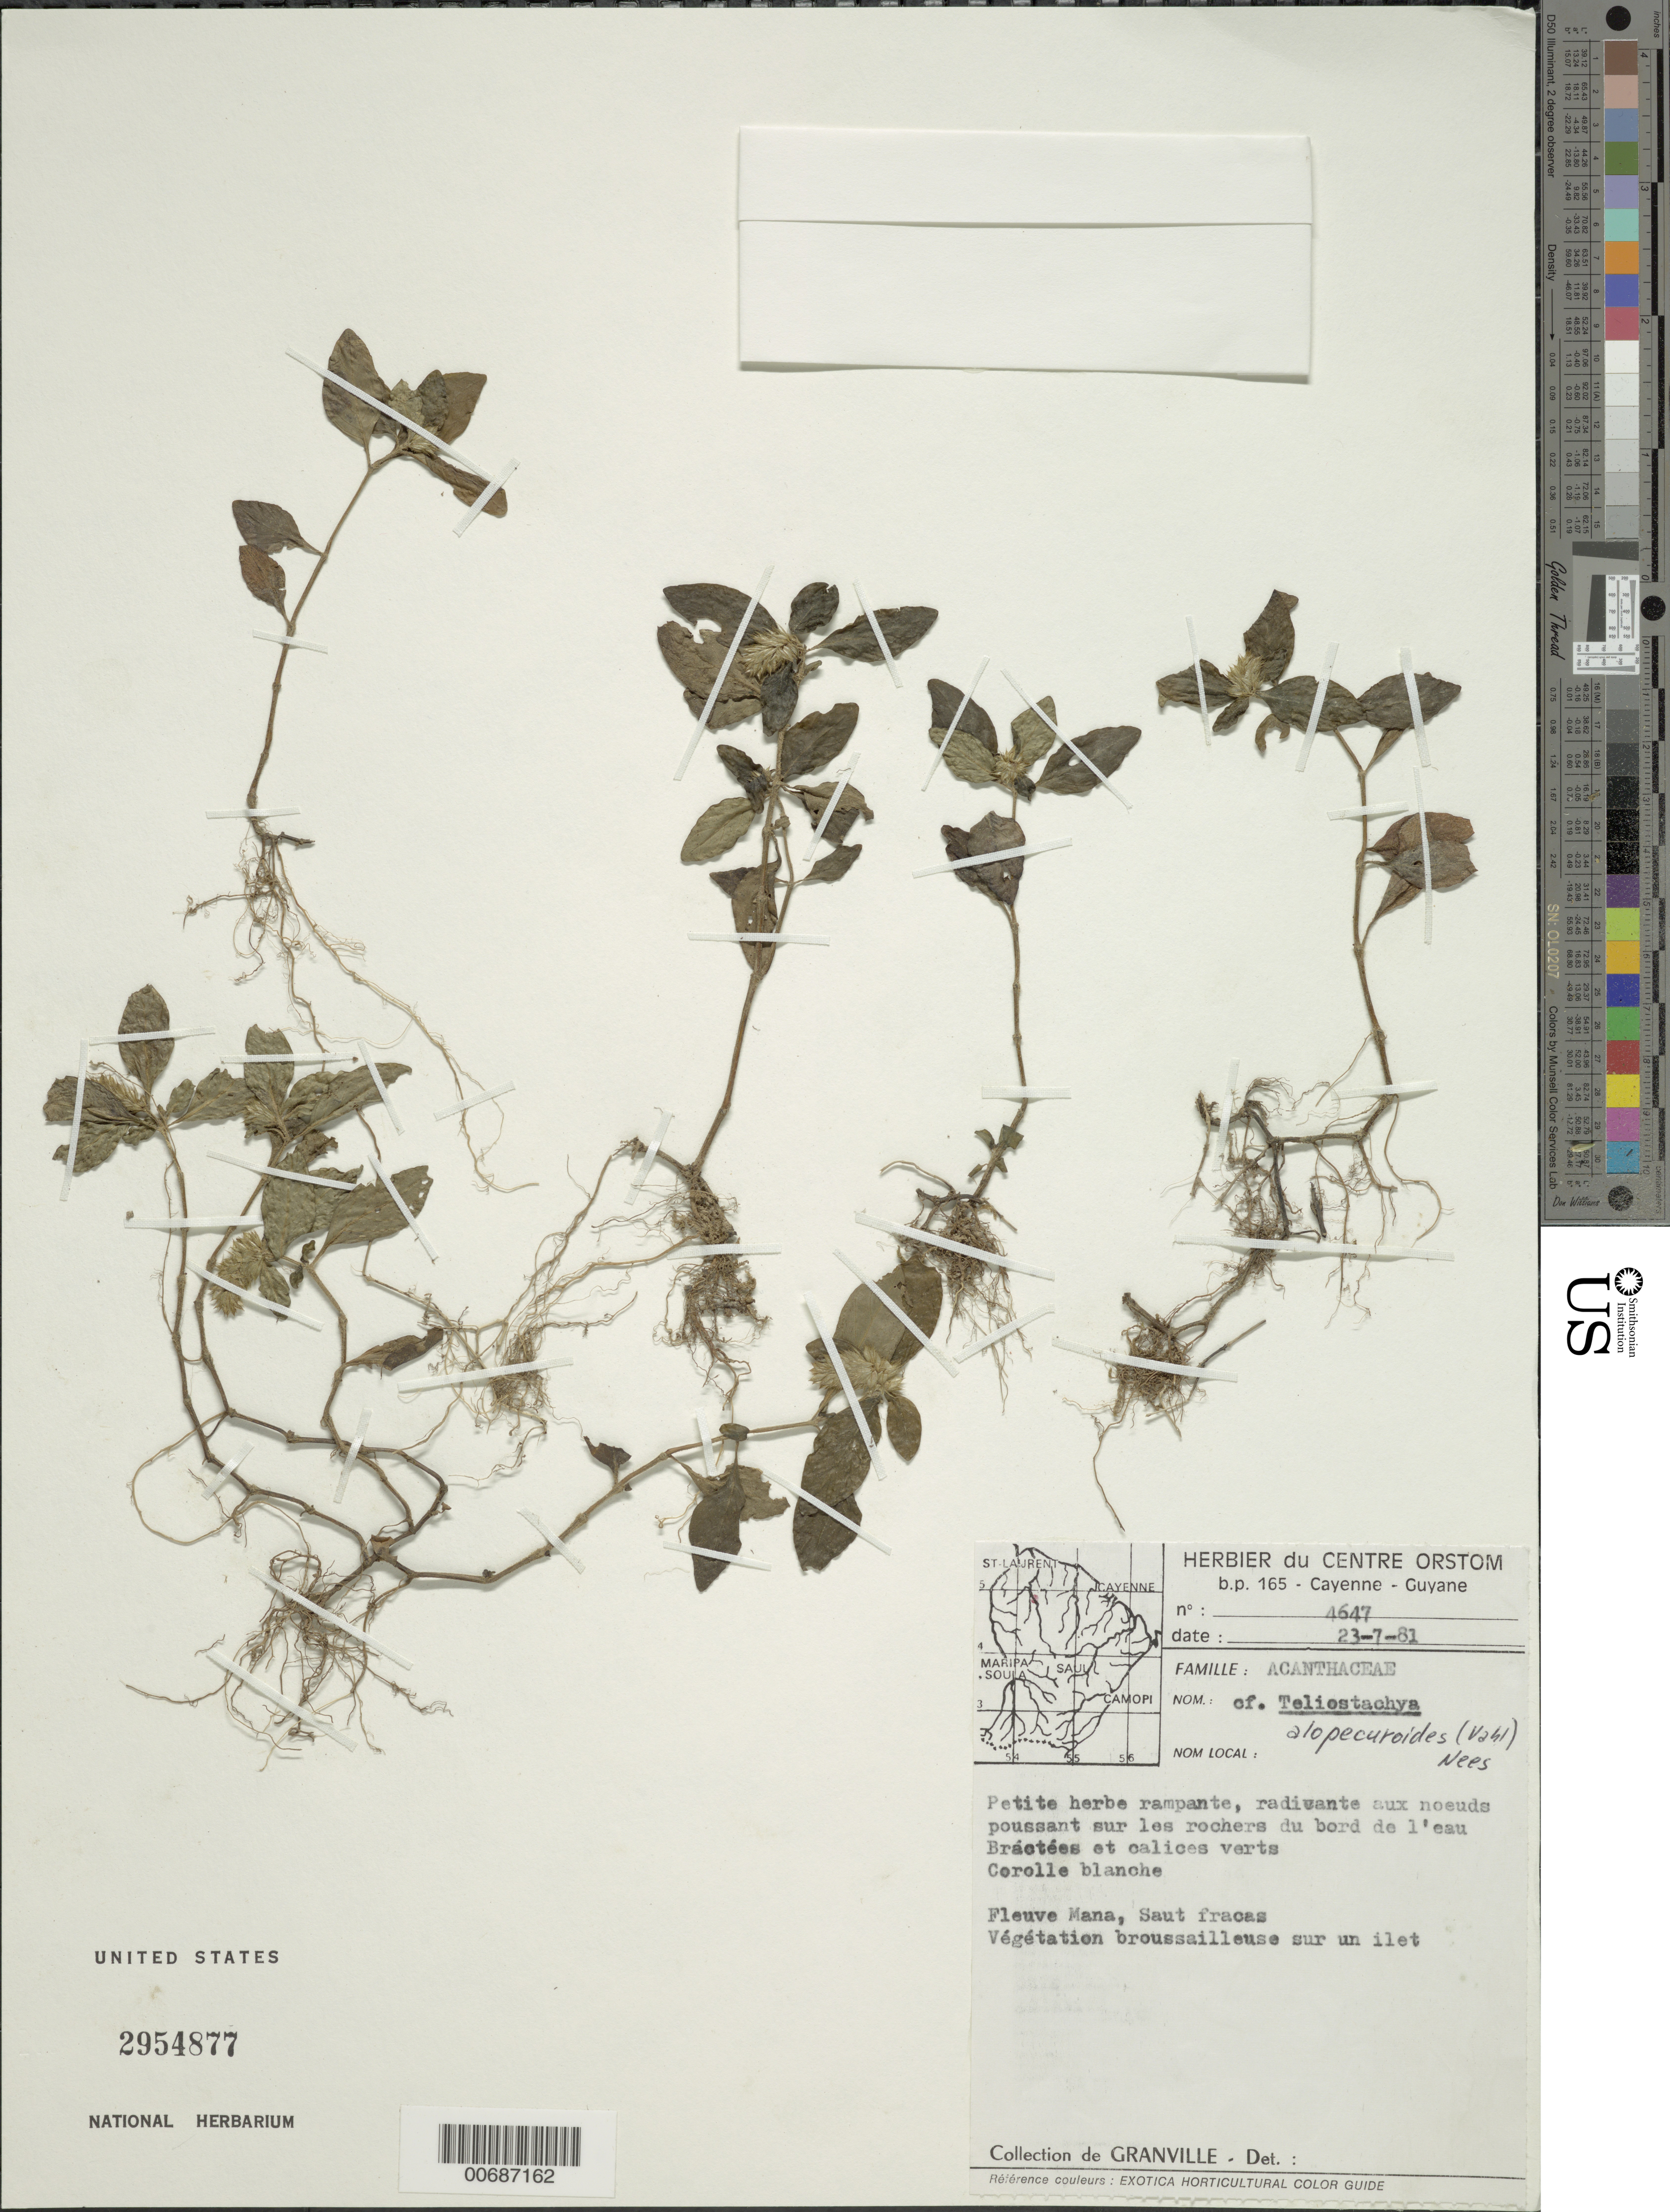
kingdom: Plantae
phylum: Tracheophyta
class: Magnoliopsida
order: Lamiales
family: Acanthaceae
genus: Teliostachya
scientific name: Teliostachya alopecuroidea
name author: (Vahl) Nees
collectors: J.-J. de Granville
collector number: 4647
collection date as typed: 23-Jul-81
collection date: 1981-07-23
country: French Guiana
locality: Mana R., Saut Fracas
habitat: Vegetation broussailleuse sur un ilet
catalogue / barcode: US 2954877